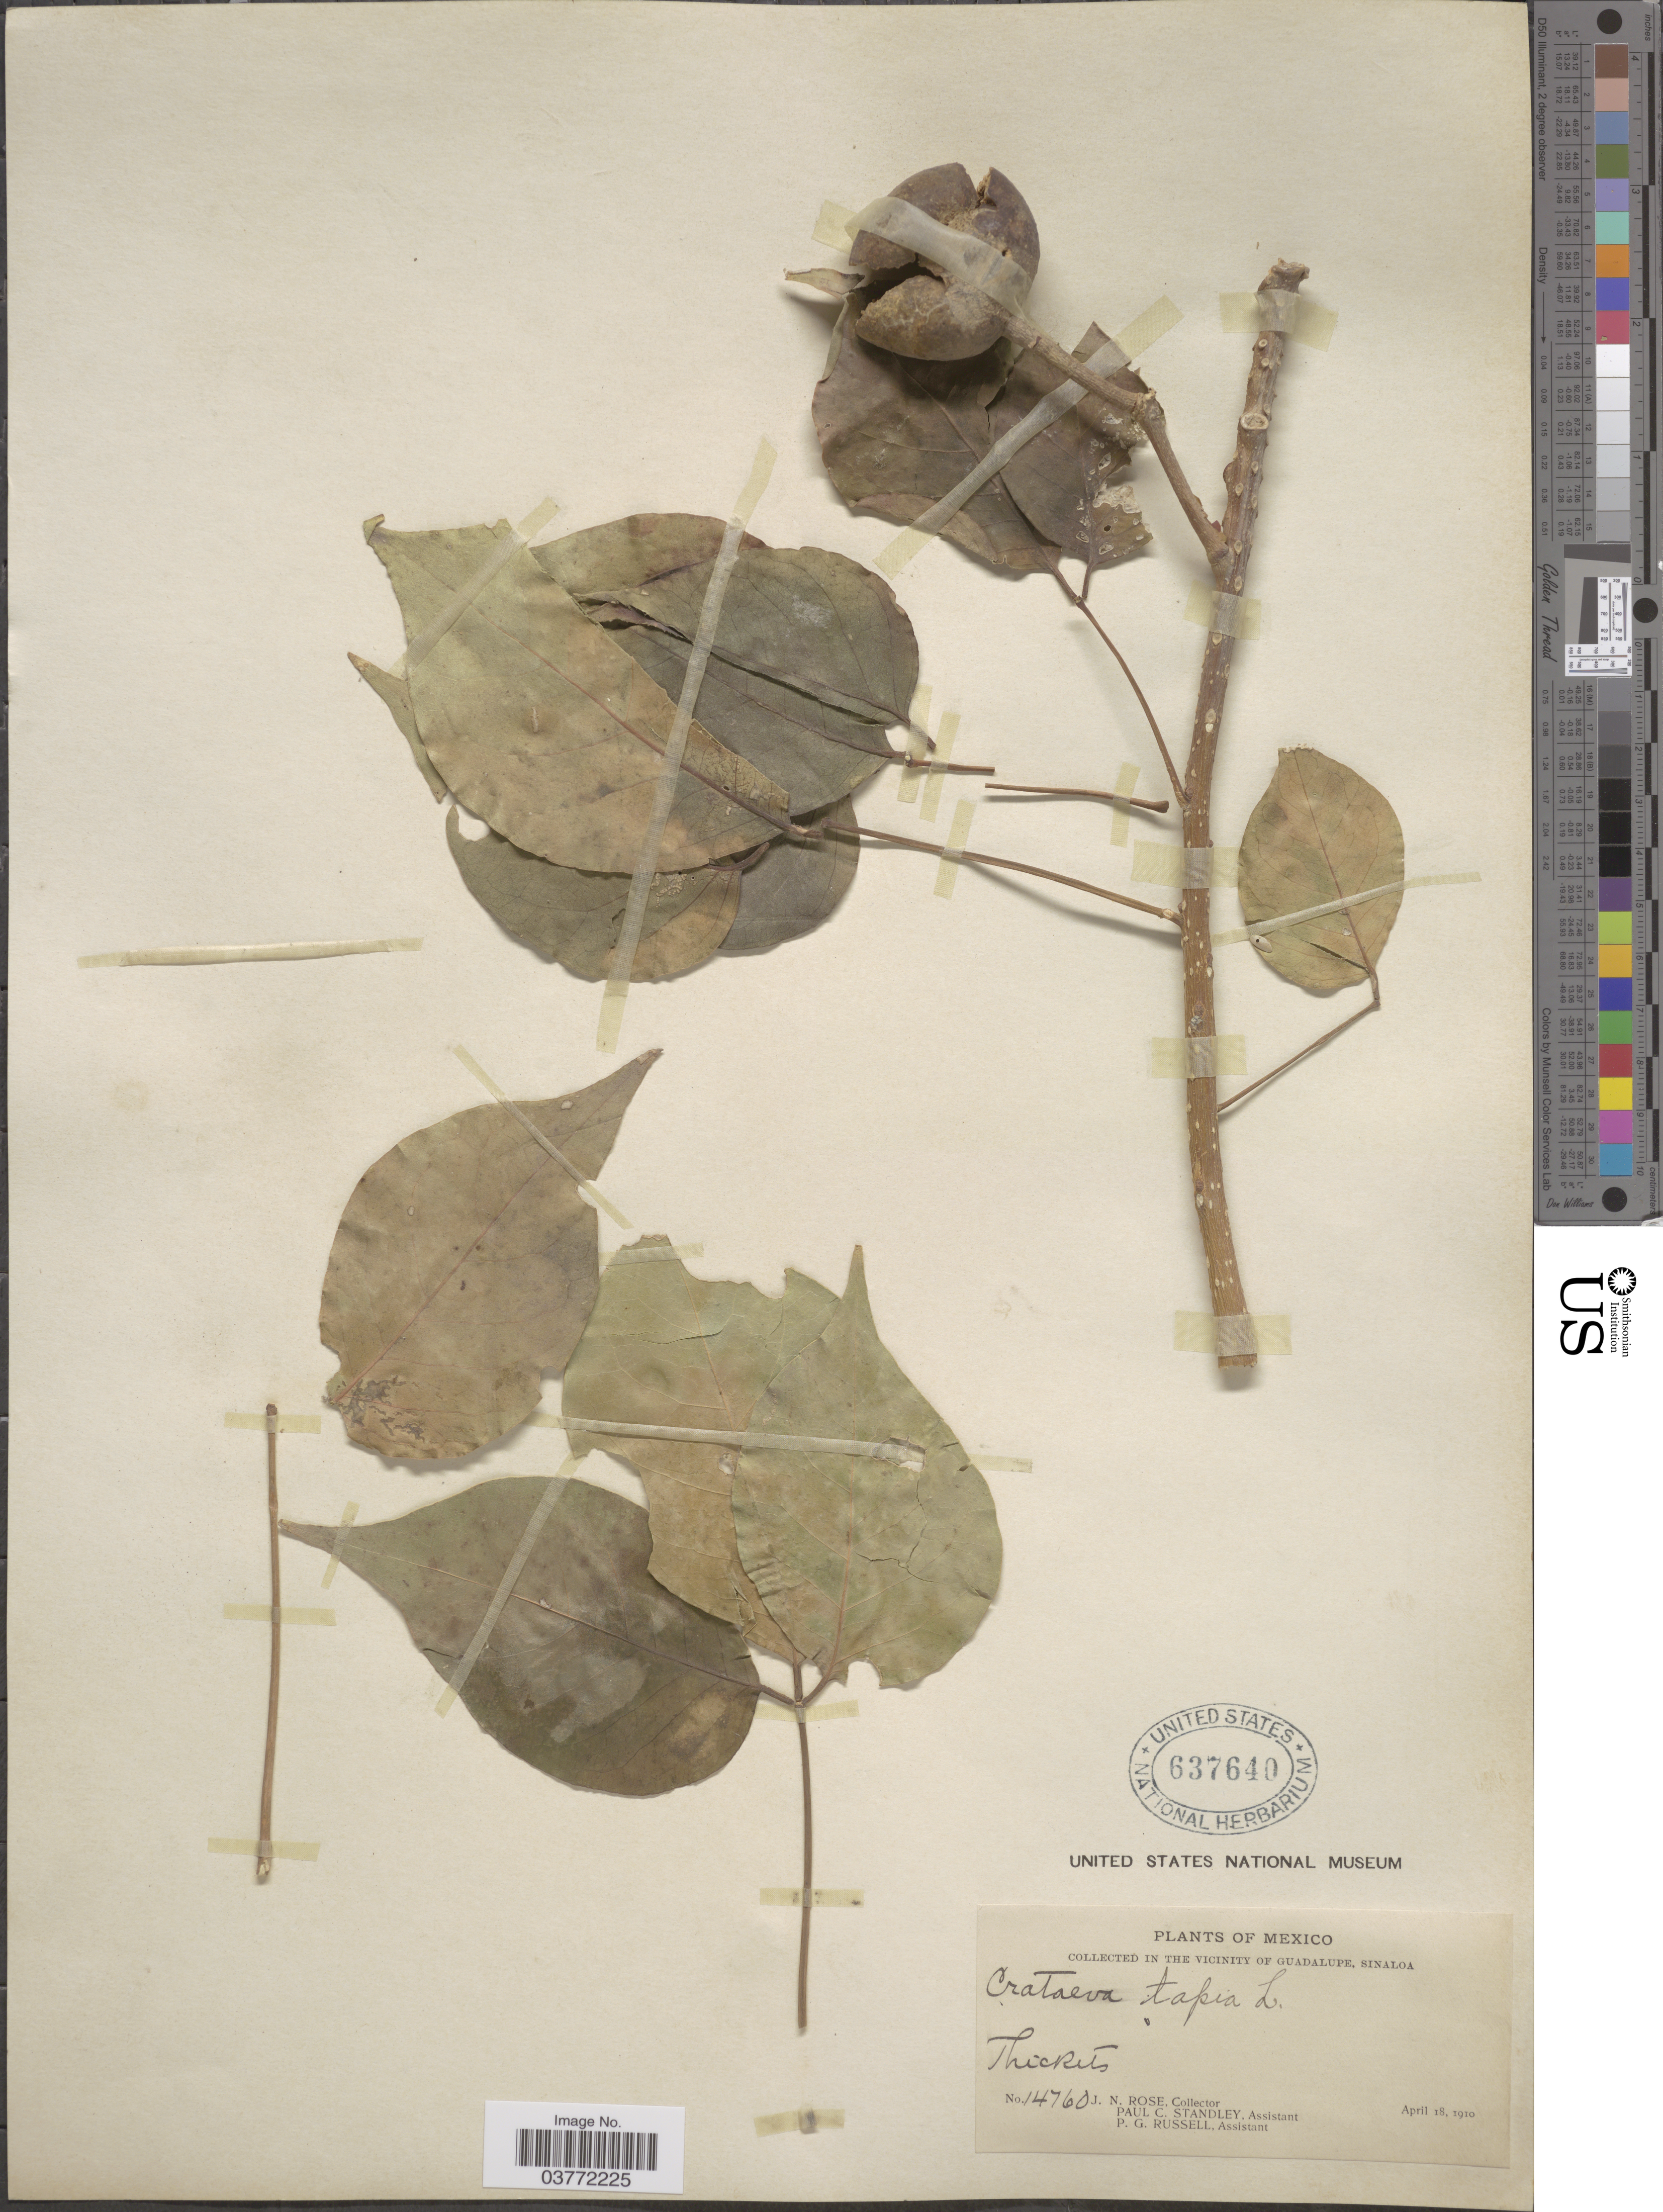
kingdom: Plantae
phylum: Tracheophyta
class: Magnoliopsida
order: Brassicales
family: Capparaceae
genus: Crateva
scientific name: Crateva tapia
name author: L.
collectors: J. N. Rose, P. C. Standley & P. G. Russell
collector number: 14760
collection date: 1910-04-18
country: Mexico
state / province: Sinaloa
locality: Vicinity of Guadalupe.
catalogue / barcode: US 637640